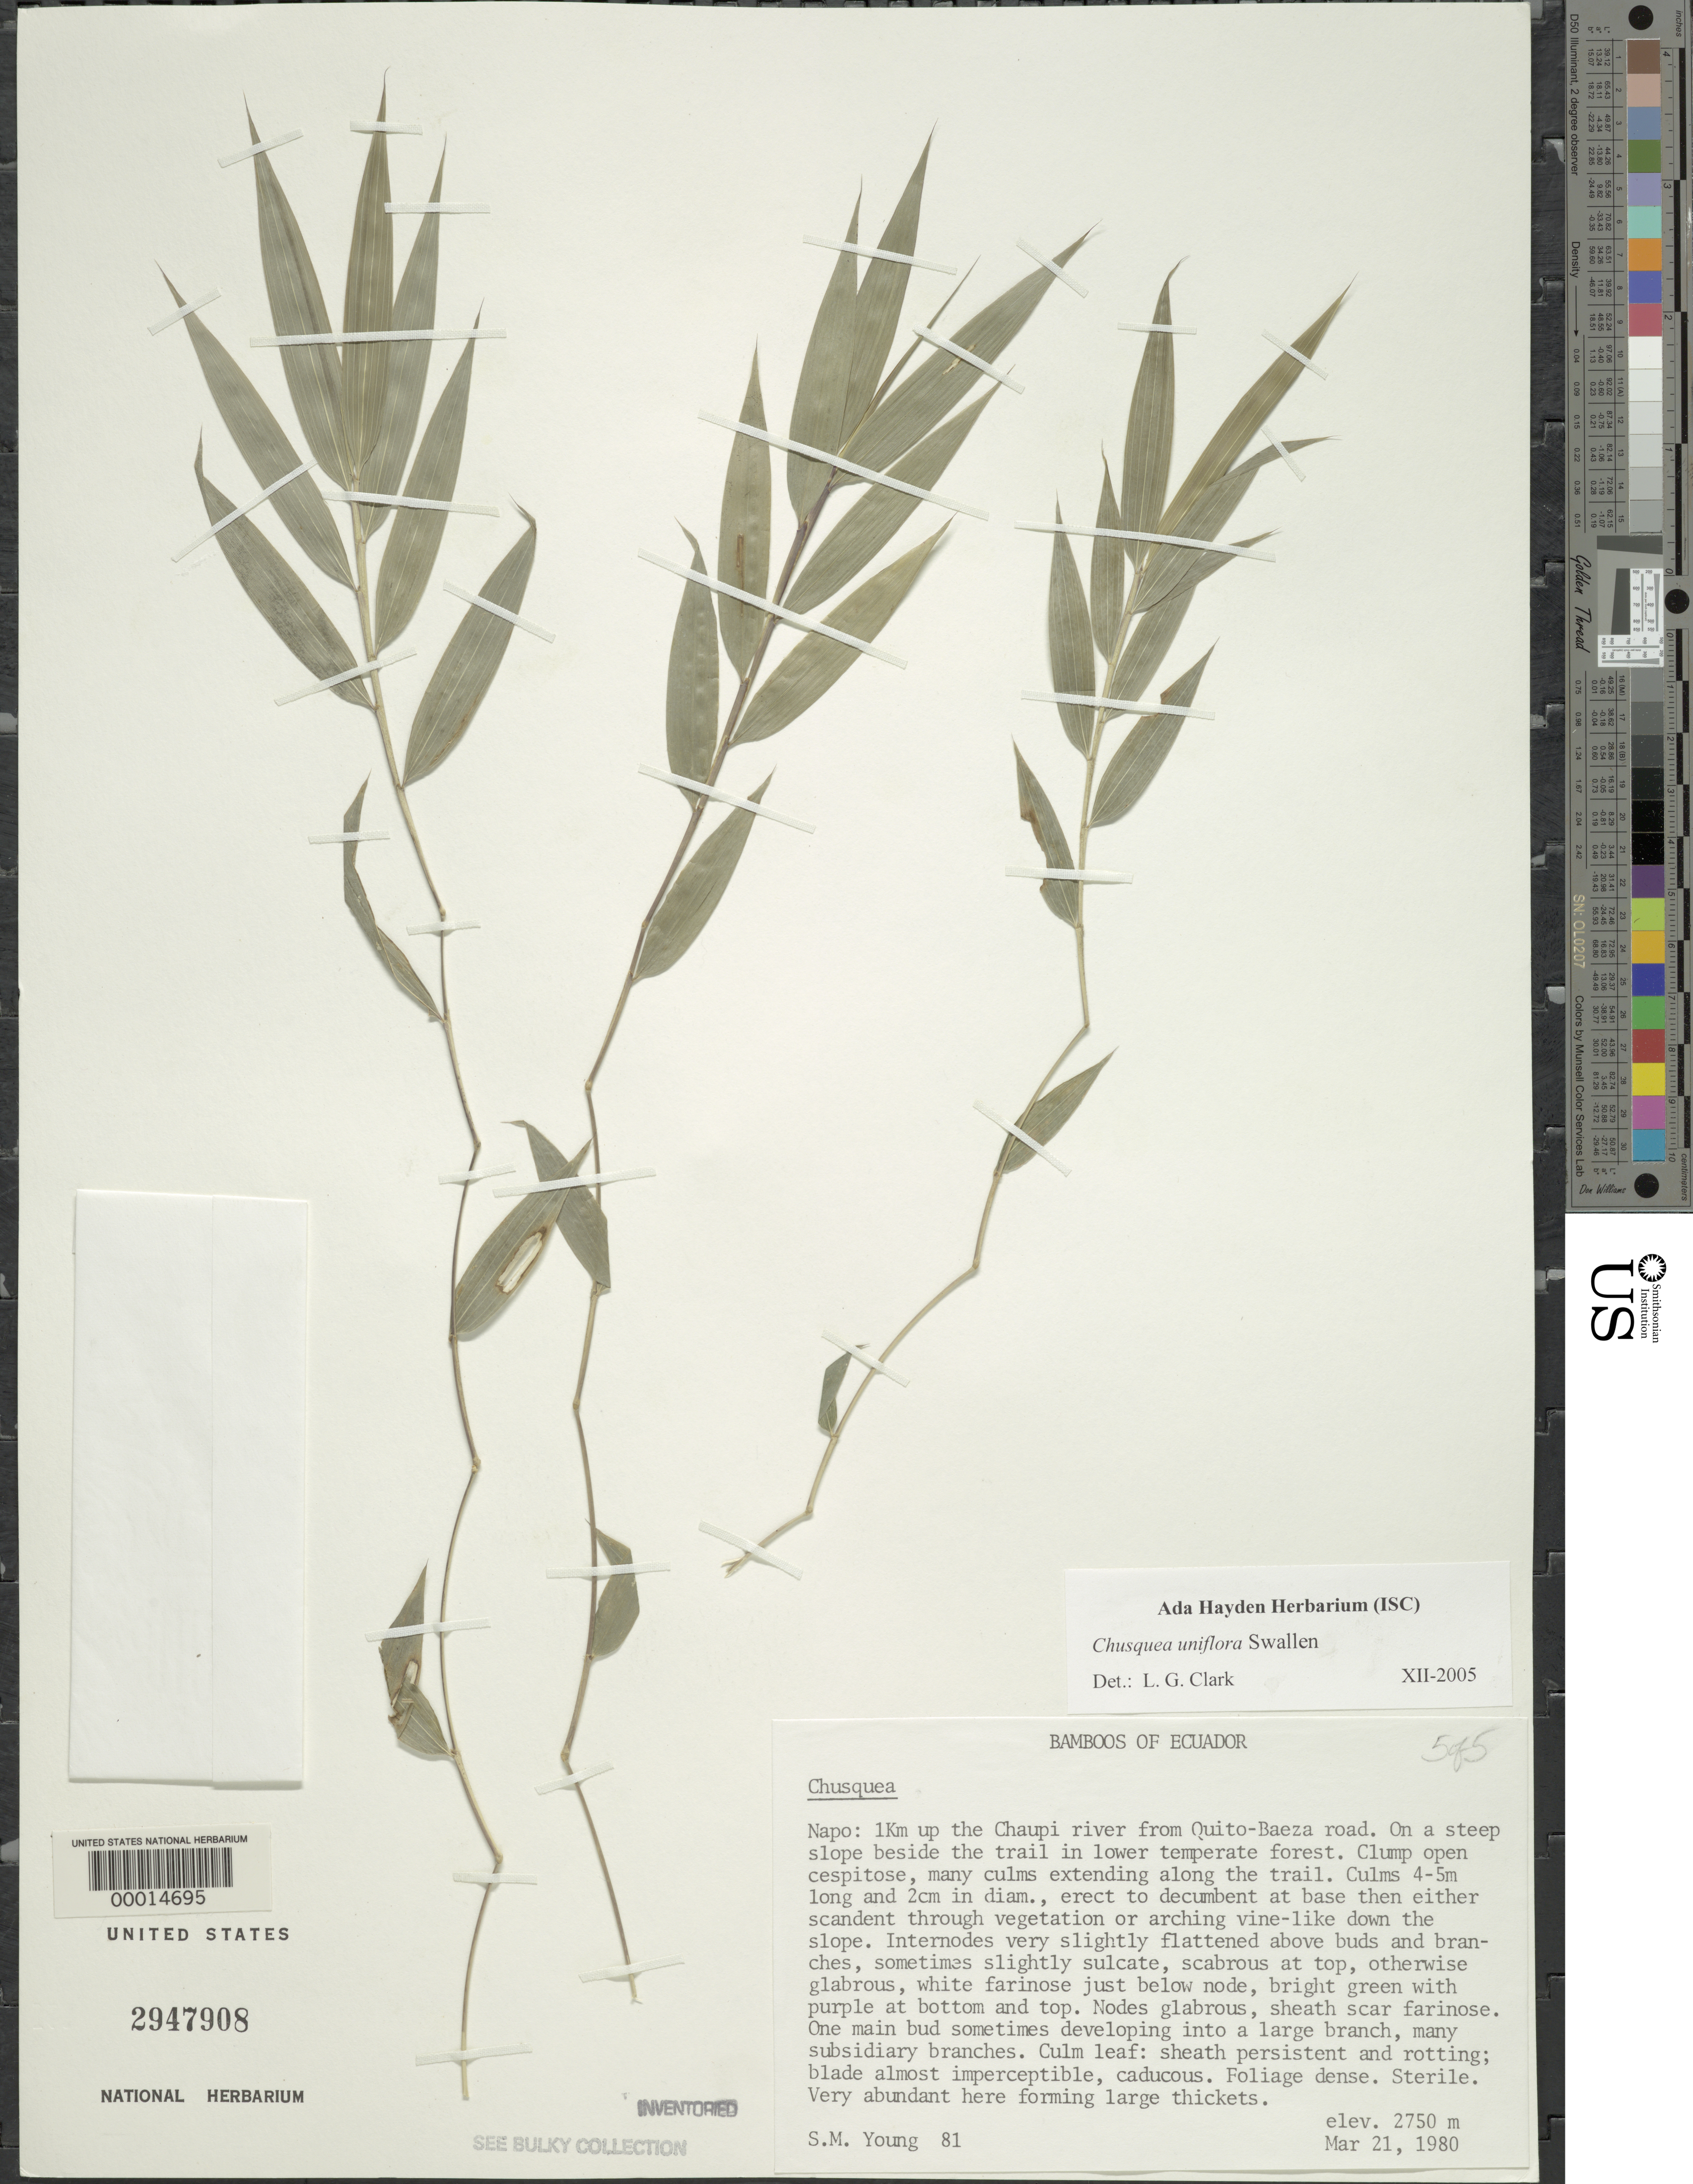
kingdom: Plantae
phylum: Tracheophyta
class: Liliopsida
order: Poales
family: Poaceae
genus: Chusquea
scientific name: Chusquea uniflora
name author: Steud.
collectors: S. Young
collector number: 81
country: Ecuador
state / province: Napo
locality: Up the Chaupi River from Quito-Baeza Road.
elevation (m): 2750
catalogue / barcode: US 2947908